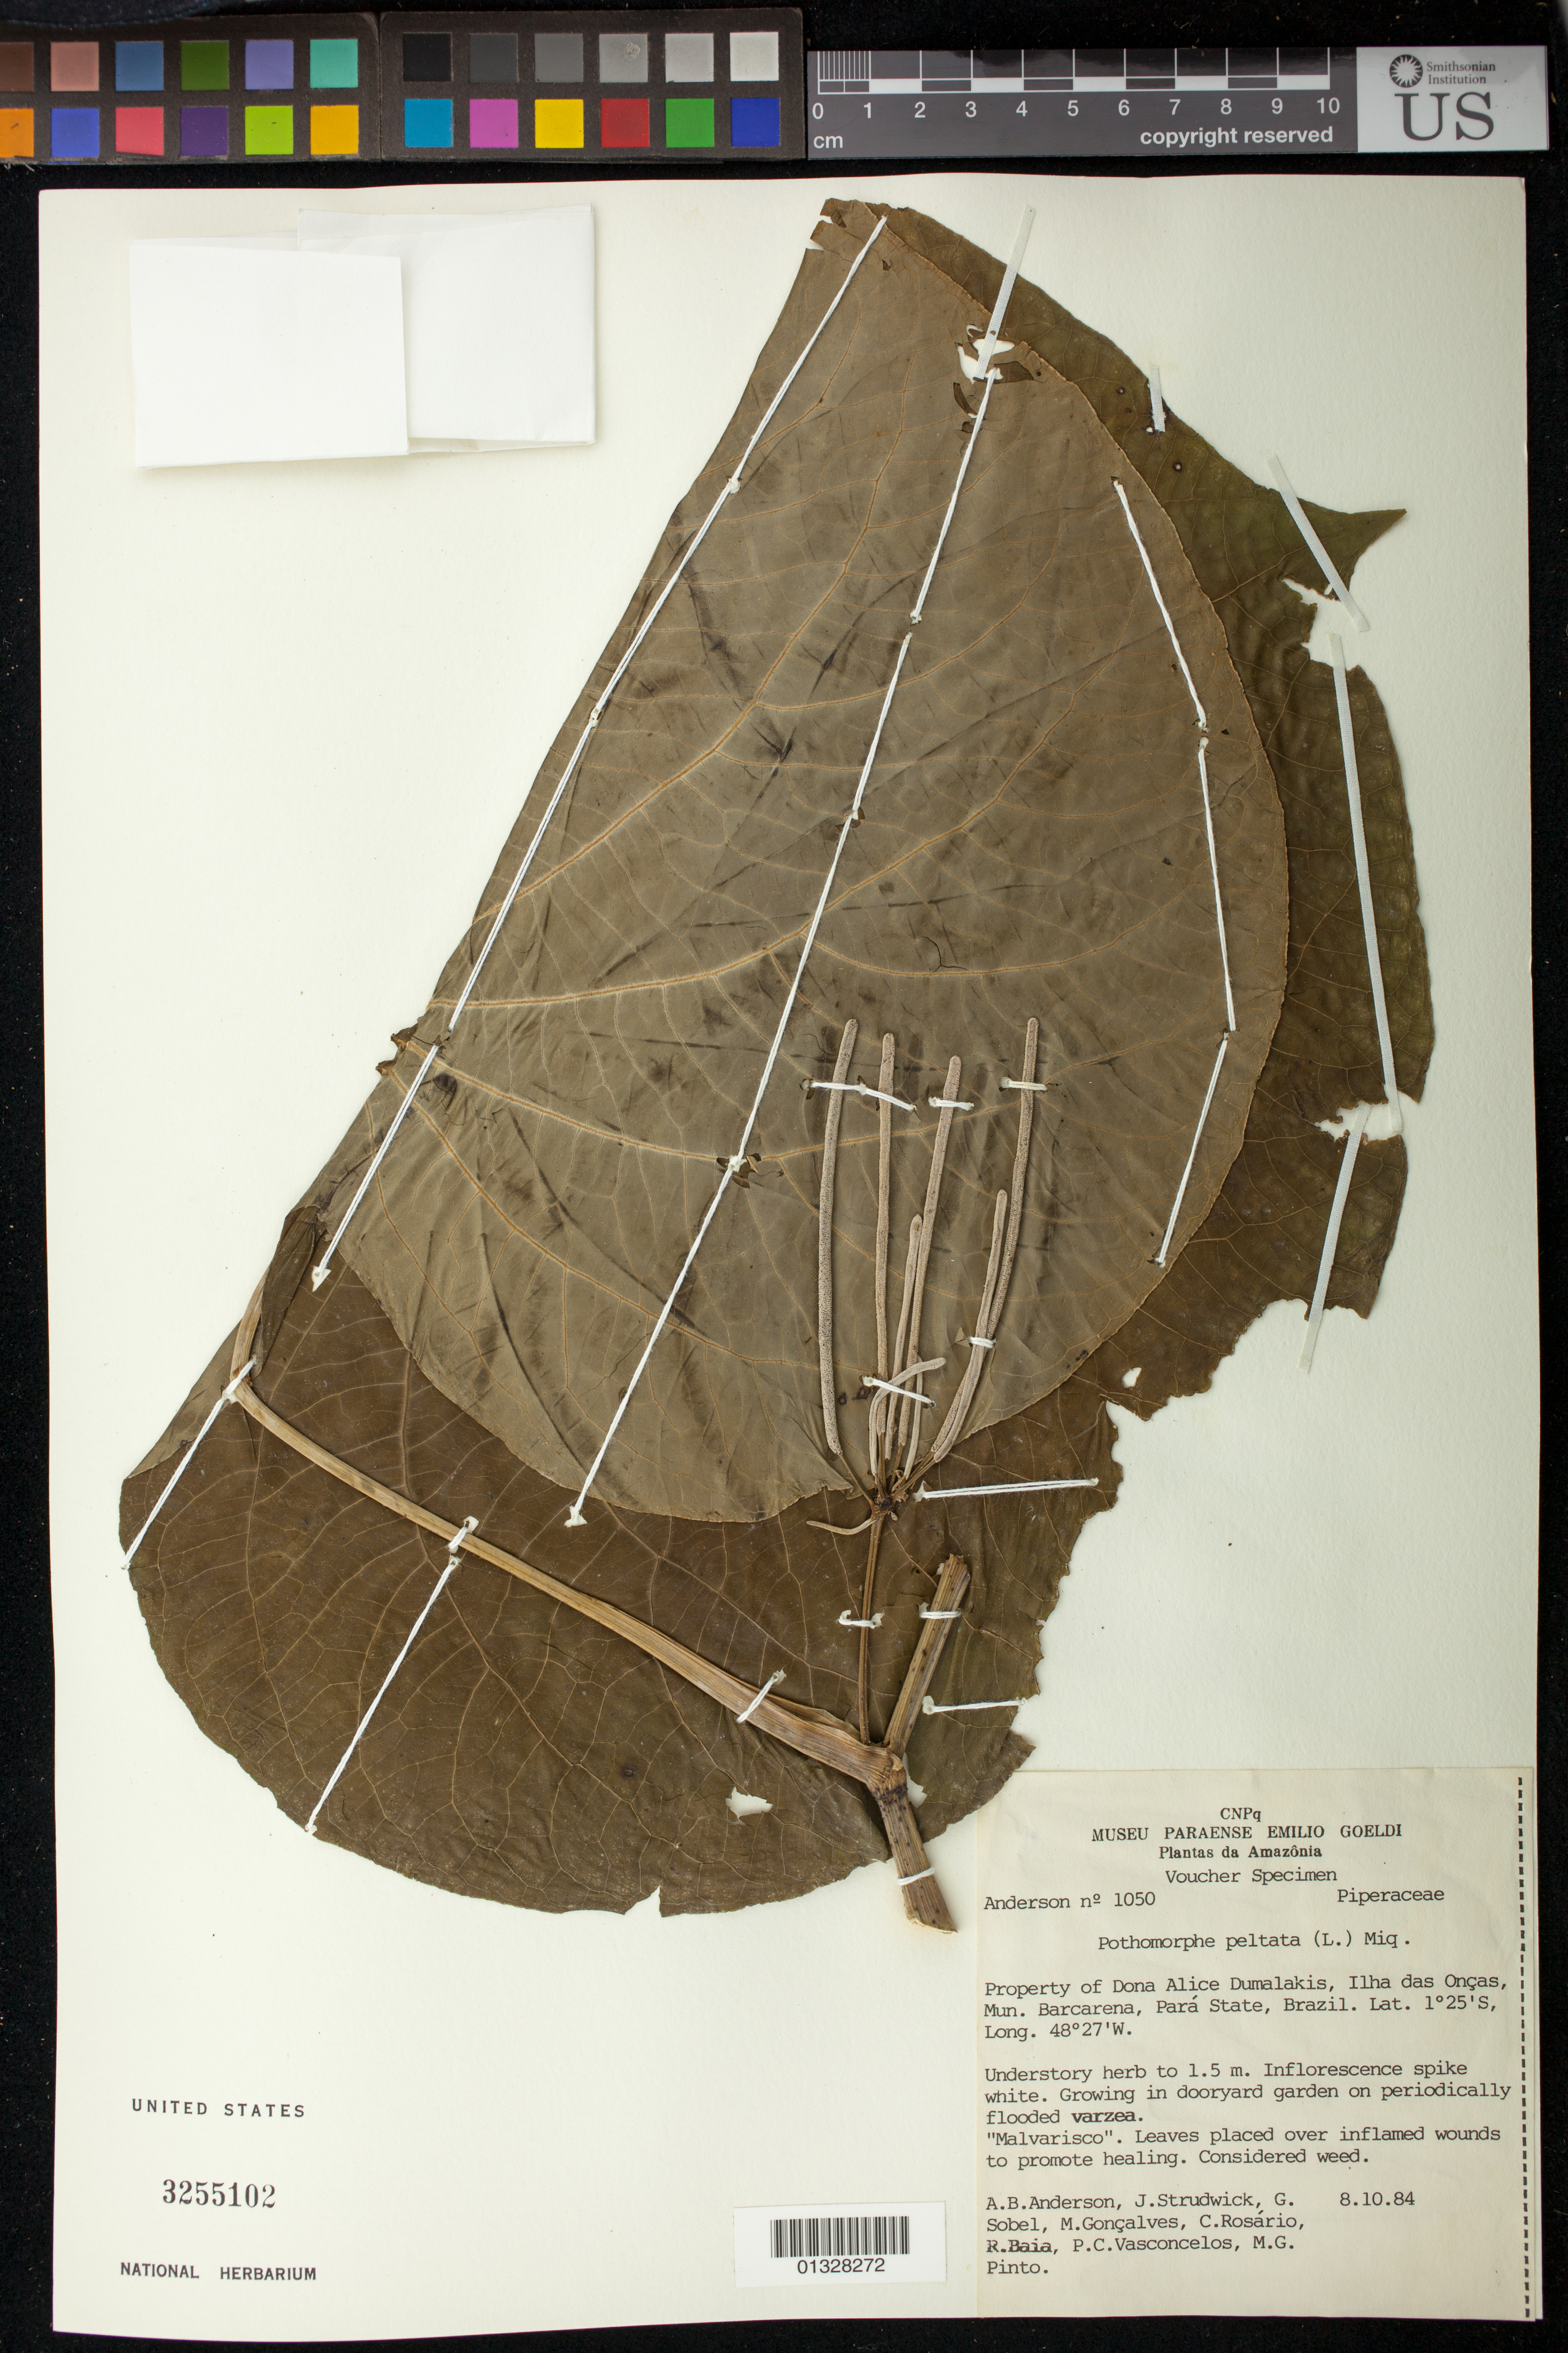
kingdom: Plantae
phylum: Tracheophyta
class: Magnoliopsida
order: Piperales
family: Piperaceae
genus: Piper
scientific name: Piper peltatum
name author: L.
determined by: Strong, M. T., (US), Smithsonian Institution - National Museum of Natural History (UNITED STATES)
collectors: A. B. Anderson et al.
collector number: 1050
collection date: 1984-10-08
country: Brazil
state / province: Pará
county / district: Barcarena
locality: Property of Dona Alice Dumalakis, Ilha das Onças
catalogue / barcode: US 3255102